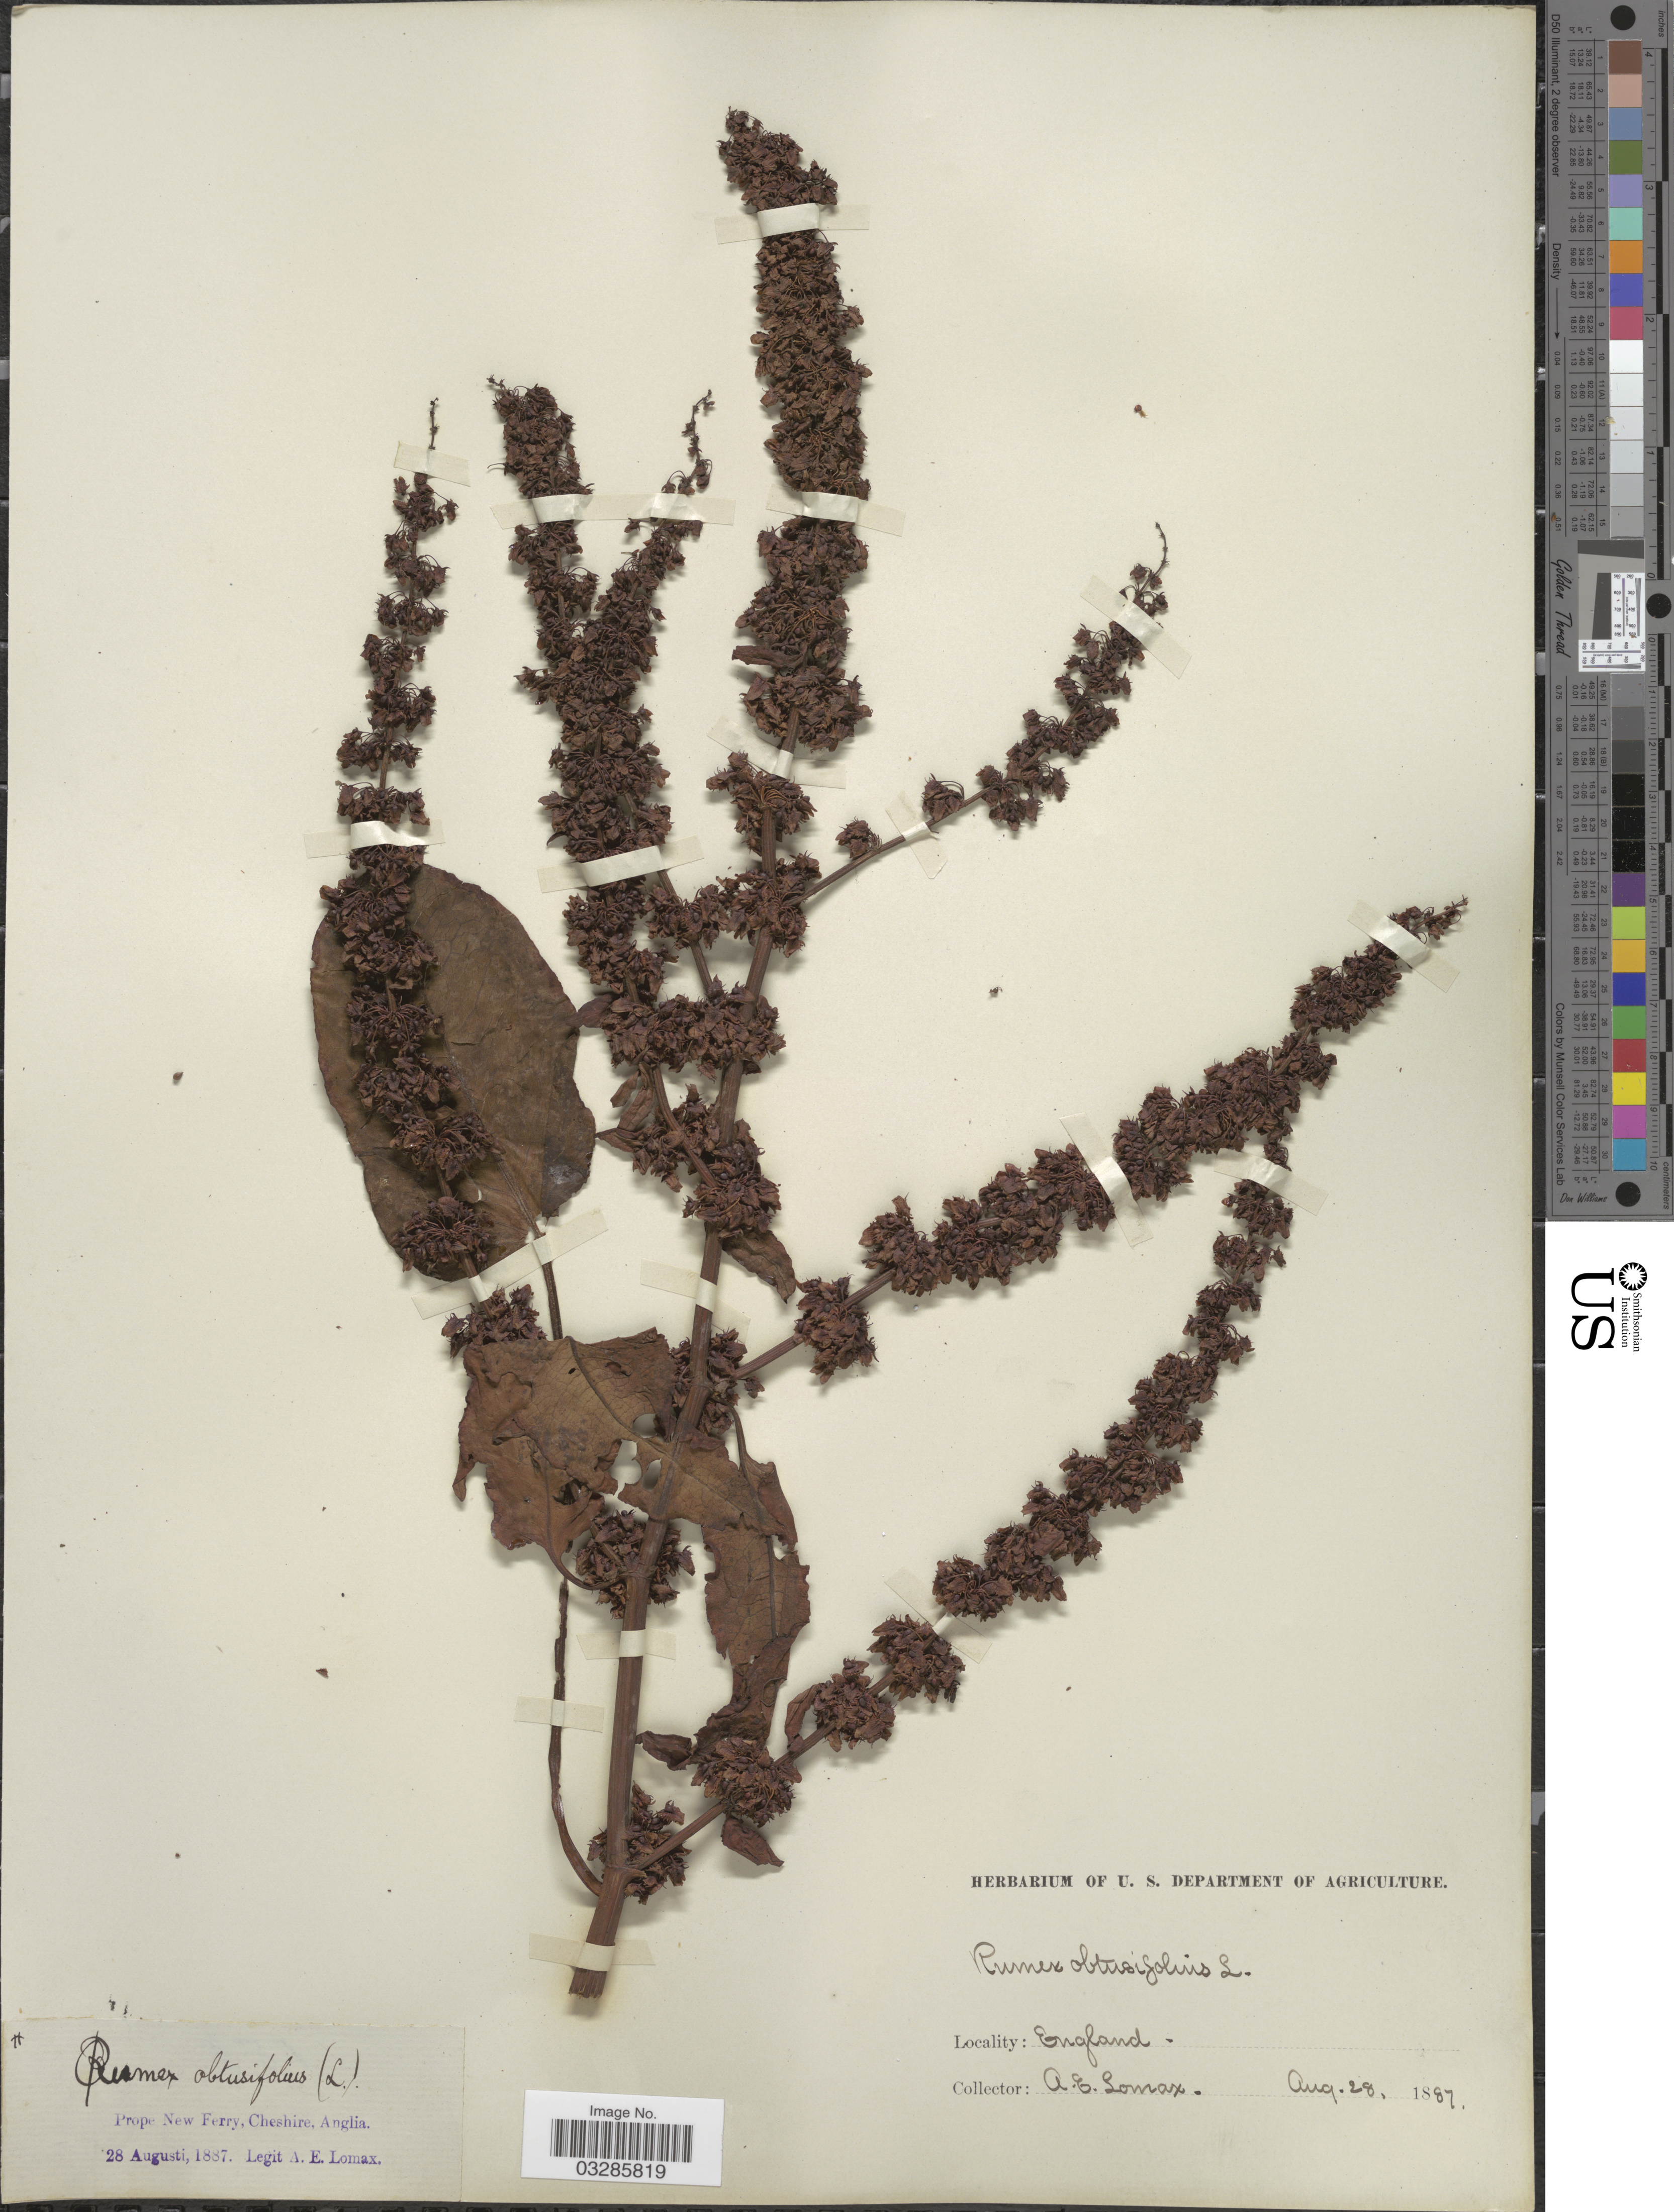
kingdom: Plantae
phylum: Tracheophyta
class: Magnoliopsida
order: Caryophyllales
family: Polygonaceae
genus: Rumex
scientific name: Rumex obtusifolius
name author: L.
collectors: A. Lomax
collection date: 1887-08-28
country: United Kingdom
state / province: England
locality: Prope New Ferry, Cheshire, Anglia.